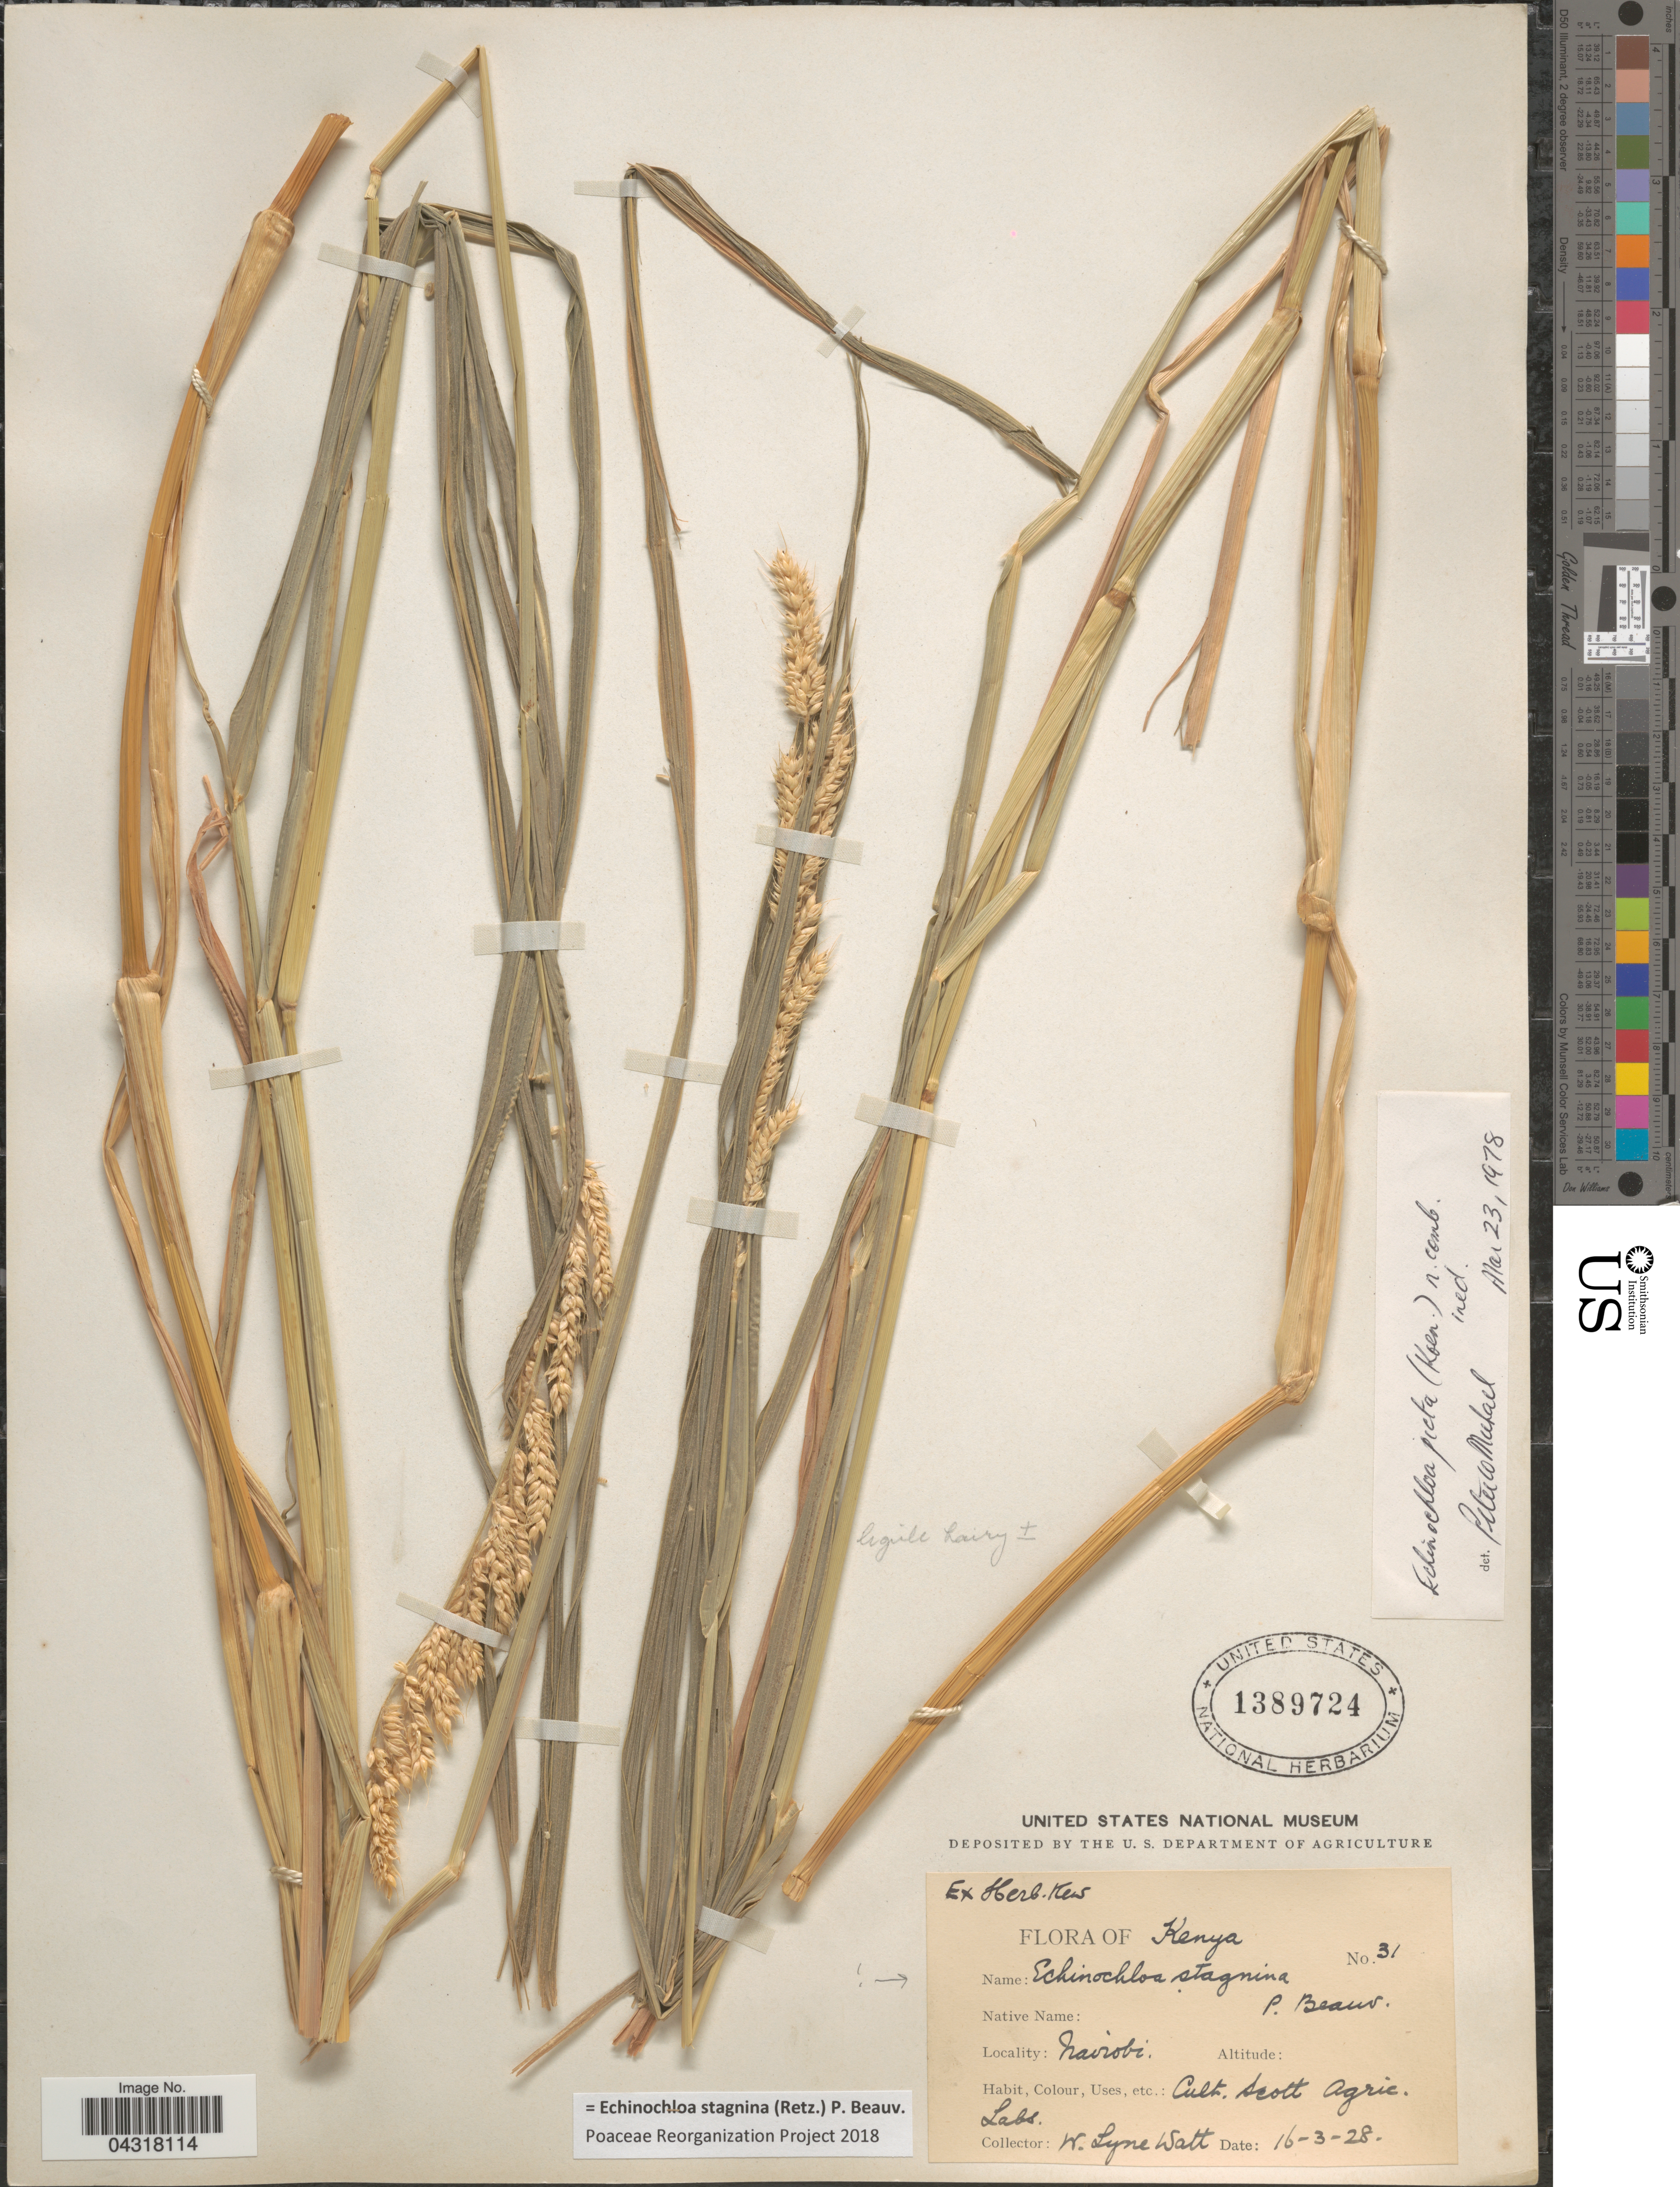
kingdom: Plantae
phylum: Tracheophyta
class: Liliopsida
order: Poales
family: Poaceae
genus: Echinochloa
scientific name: Echinochloa stagnina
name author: (Retz.) P. Beauv.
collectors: W. Lyne-Watt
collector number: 31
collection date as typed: Transcribed d/m/y: 16/3/28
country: Kenya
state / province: Nairobi Area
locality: Nairobi. Cult. Scott Agric. Labs.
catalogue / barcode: US 1389724